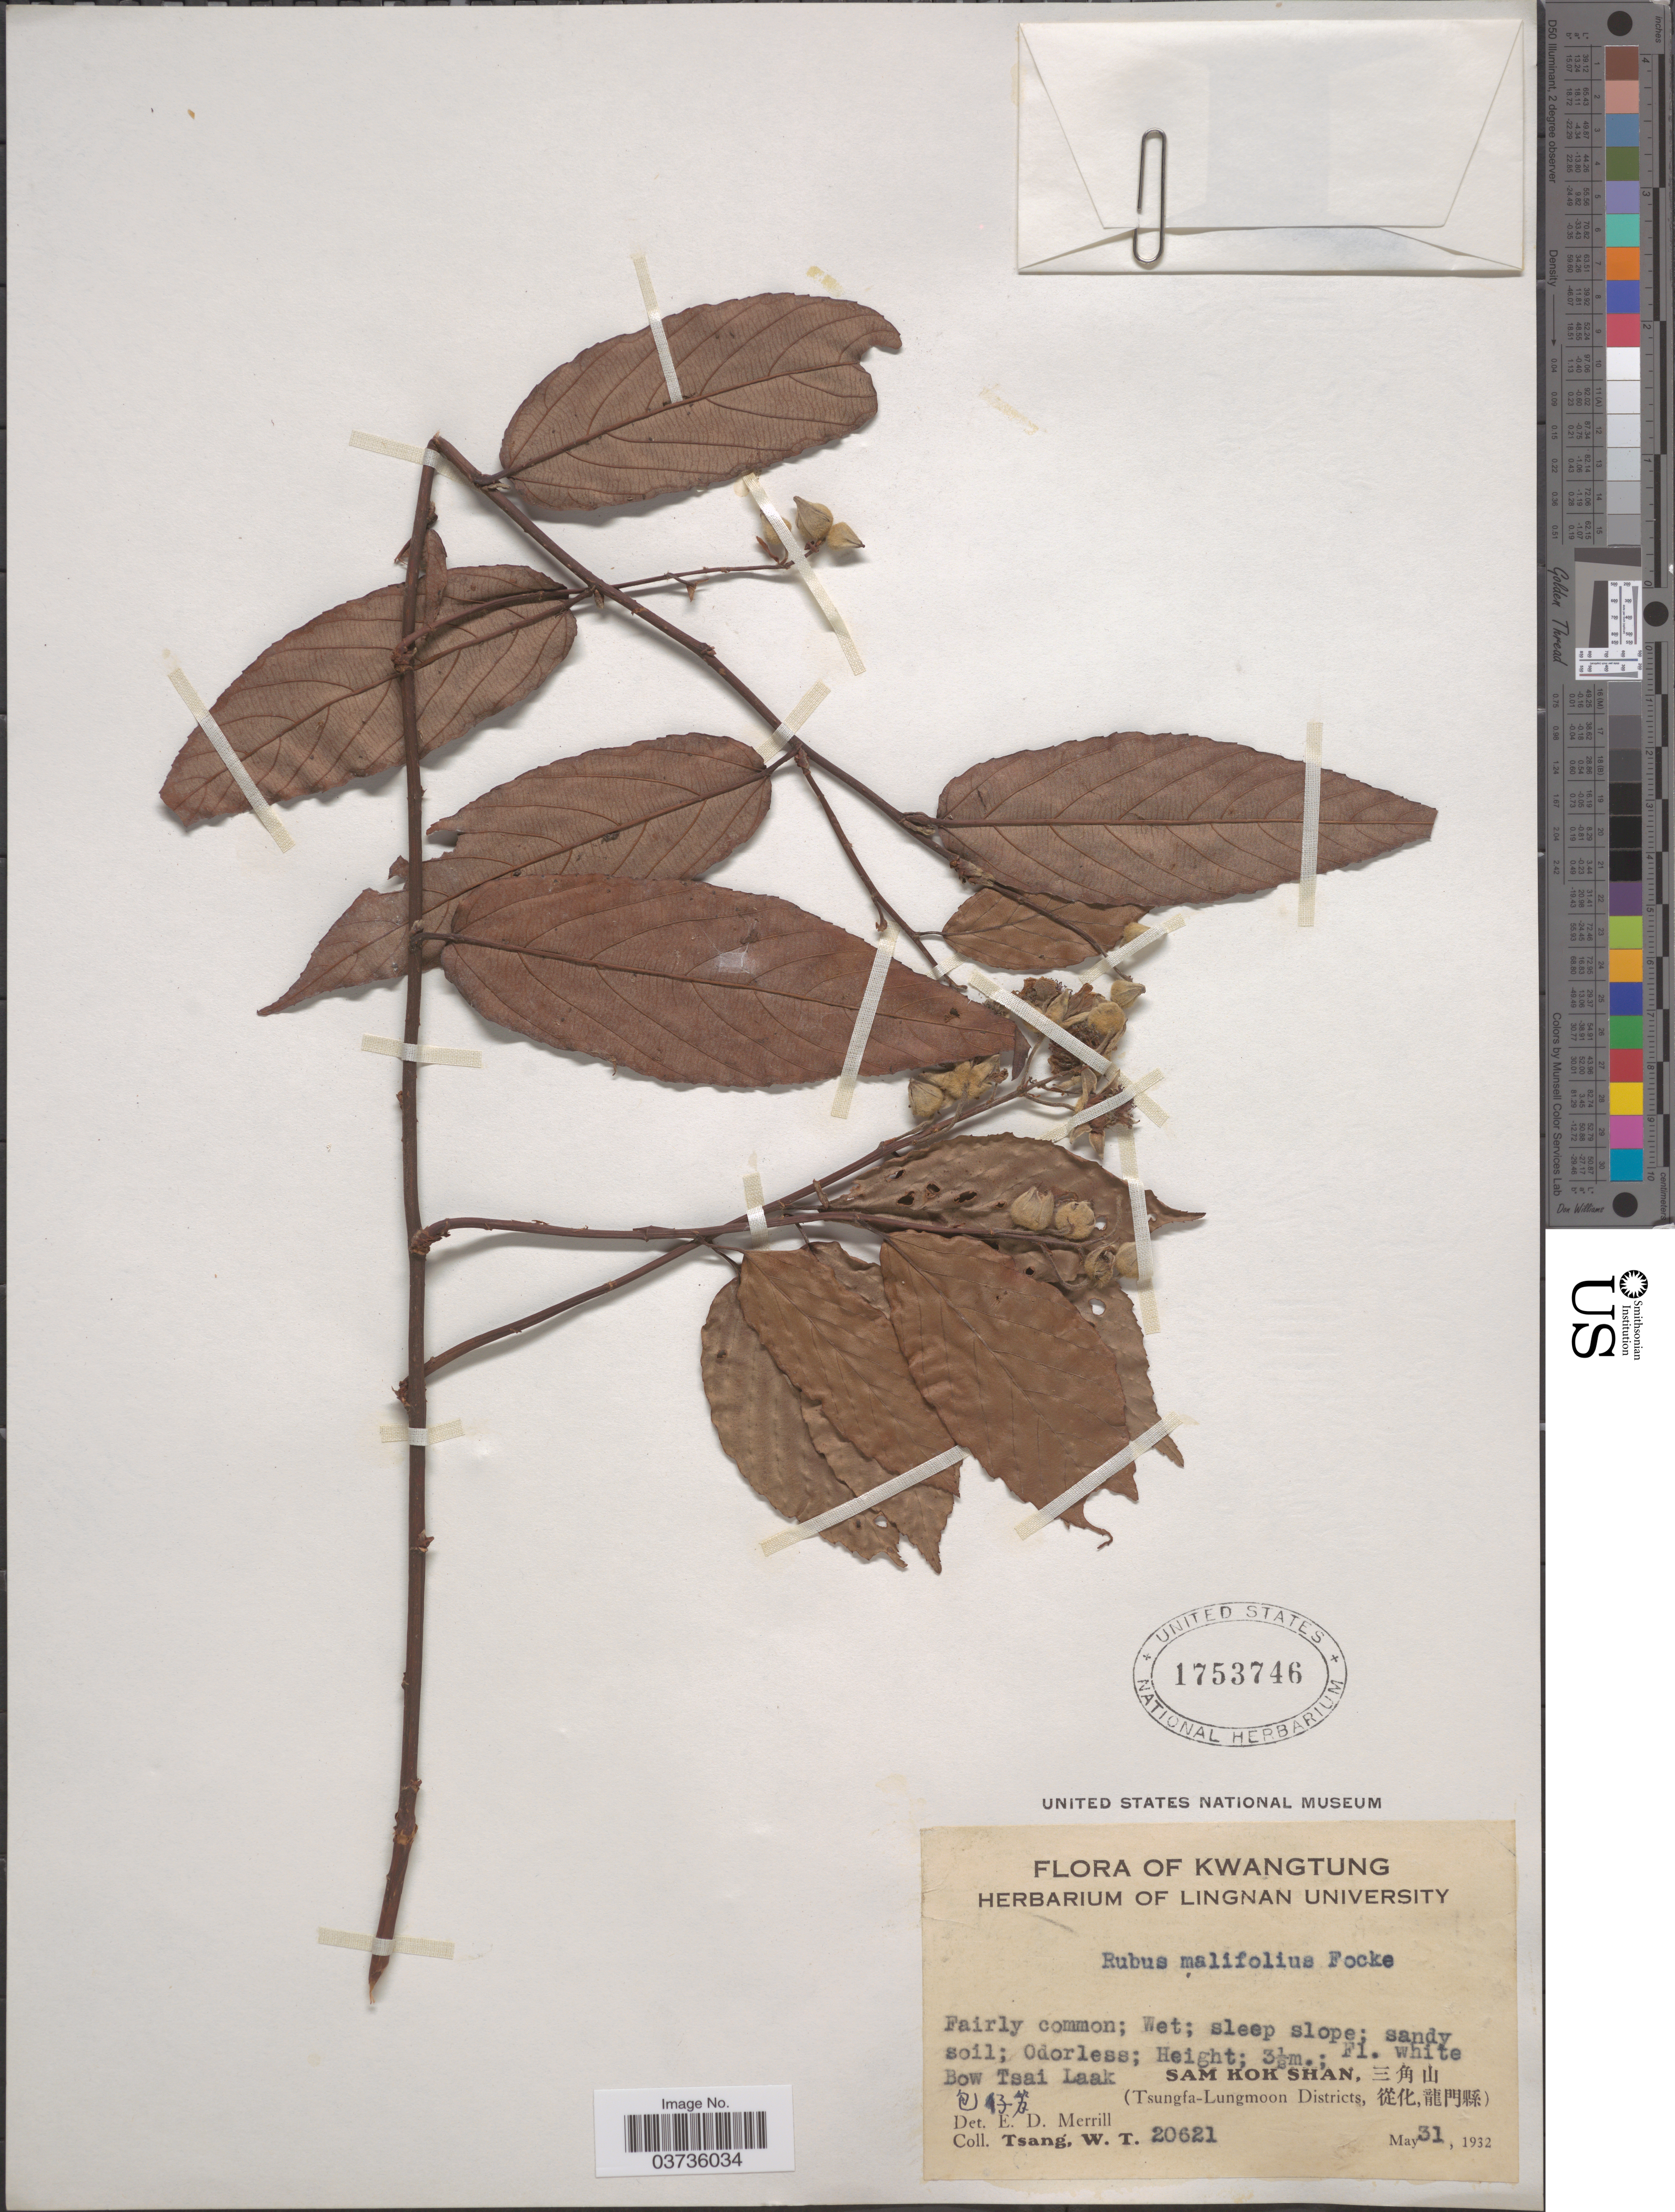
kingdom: Plantae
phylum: Tracheophyta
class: Magnoliopsida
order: Rosales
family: Rosaceae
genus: Rubus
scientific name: Rubus malifolius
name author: Focke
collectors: W. T. Tsang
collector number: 20621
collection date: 1932-05-31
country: China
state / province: Guangdong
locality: Kwangtung. Bow Tsai Laak, Sam Kok Shan, X. (Tsungfa-Lungmoon Districts, X, X).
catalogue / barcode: US 1753746